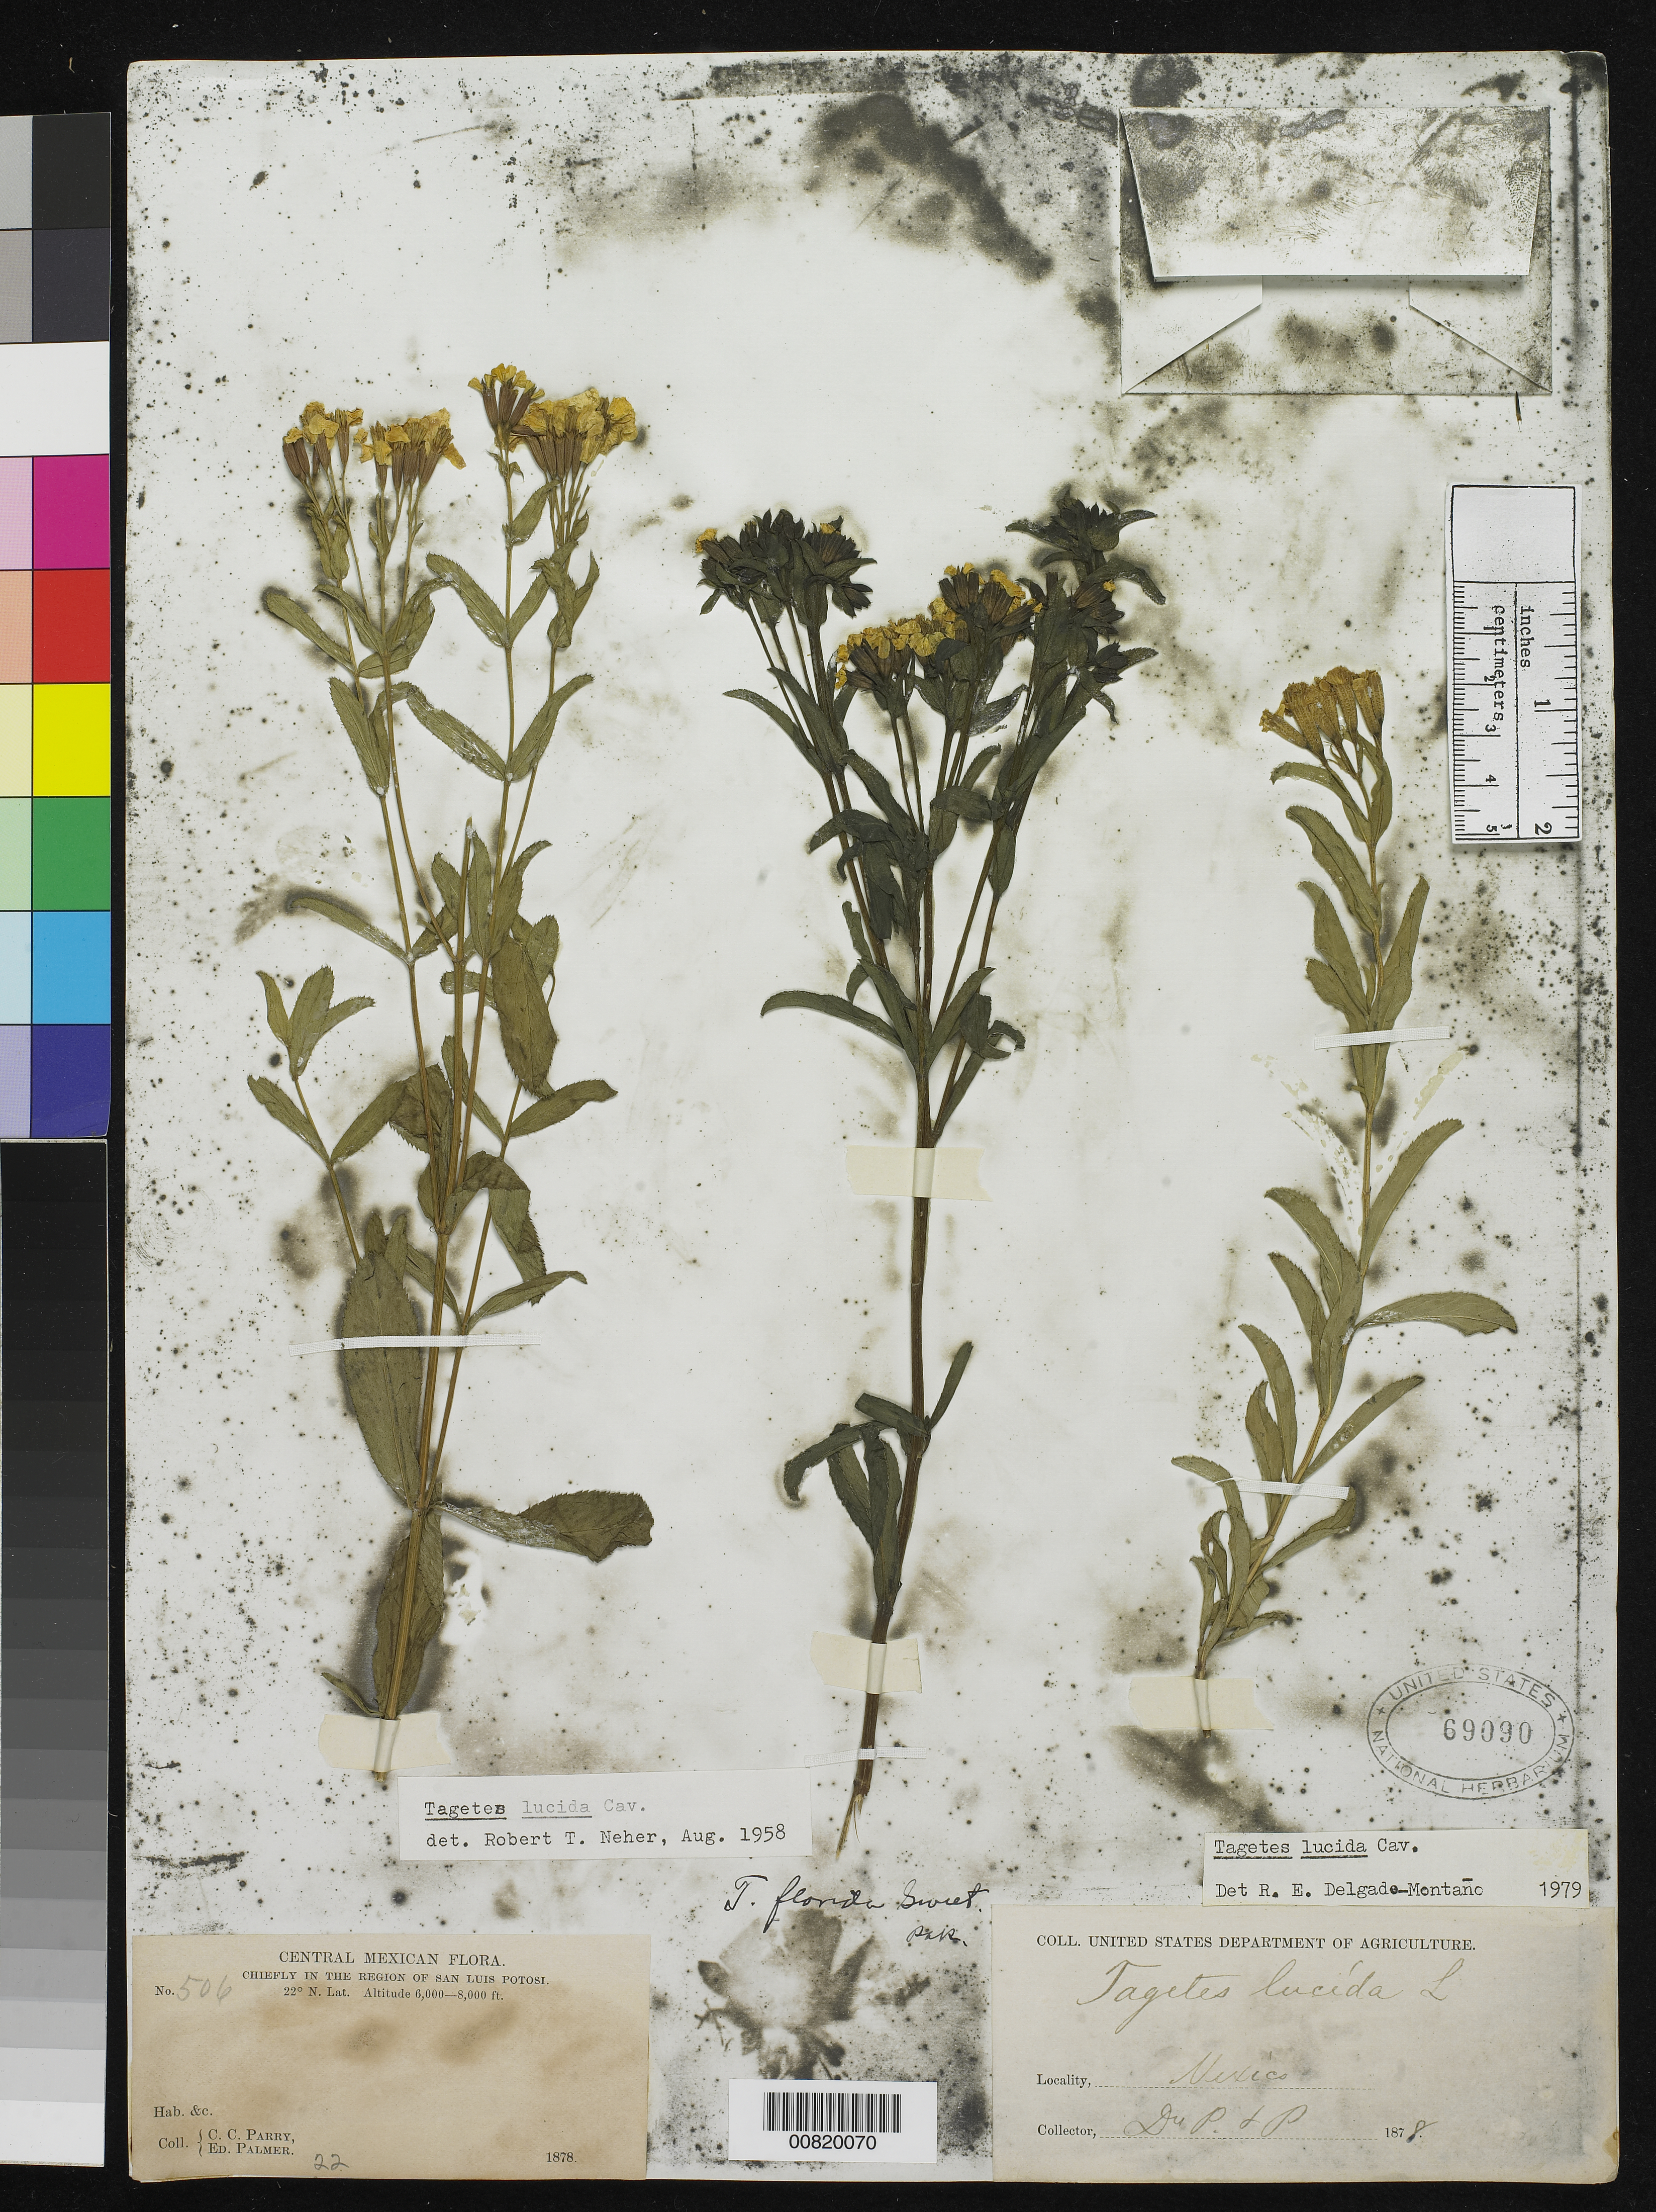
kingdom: Plantae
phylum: Tracheophyta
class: Magnoliopsida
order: Asterales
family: Asteraceae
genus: Tagetes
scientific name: Tagetes lucida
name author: Cav.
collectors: C. C. Parry & E. Palmer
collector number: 506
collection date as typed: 1878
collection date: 1878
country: Mexico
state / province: San Luis Potosí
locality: Chiefly in the region of San Luis Potosí.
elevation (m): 1829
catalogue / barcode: US 69090